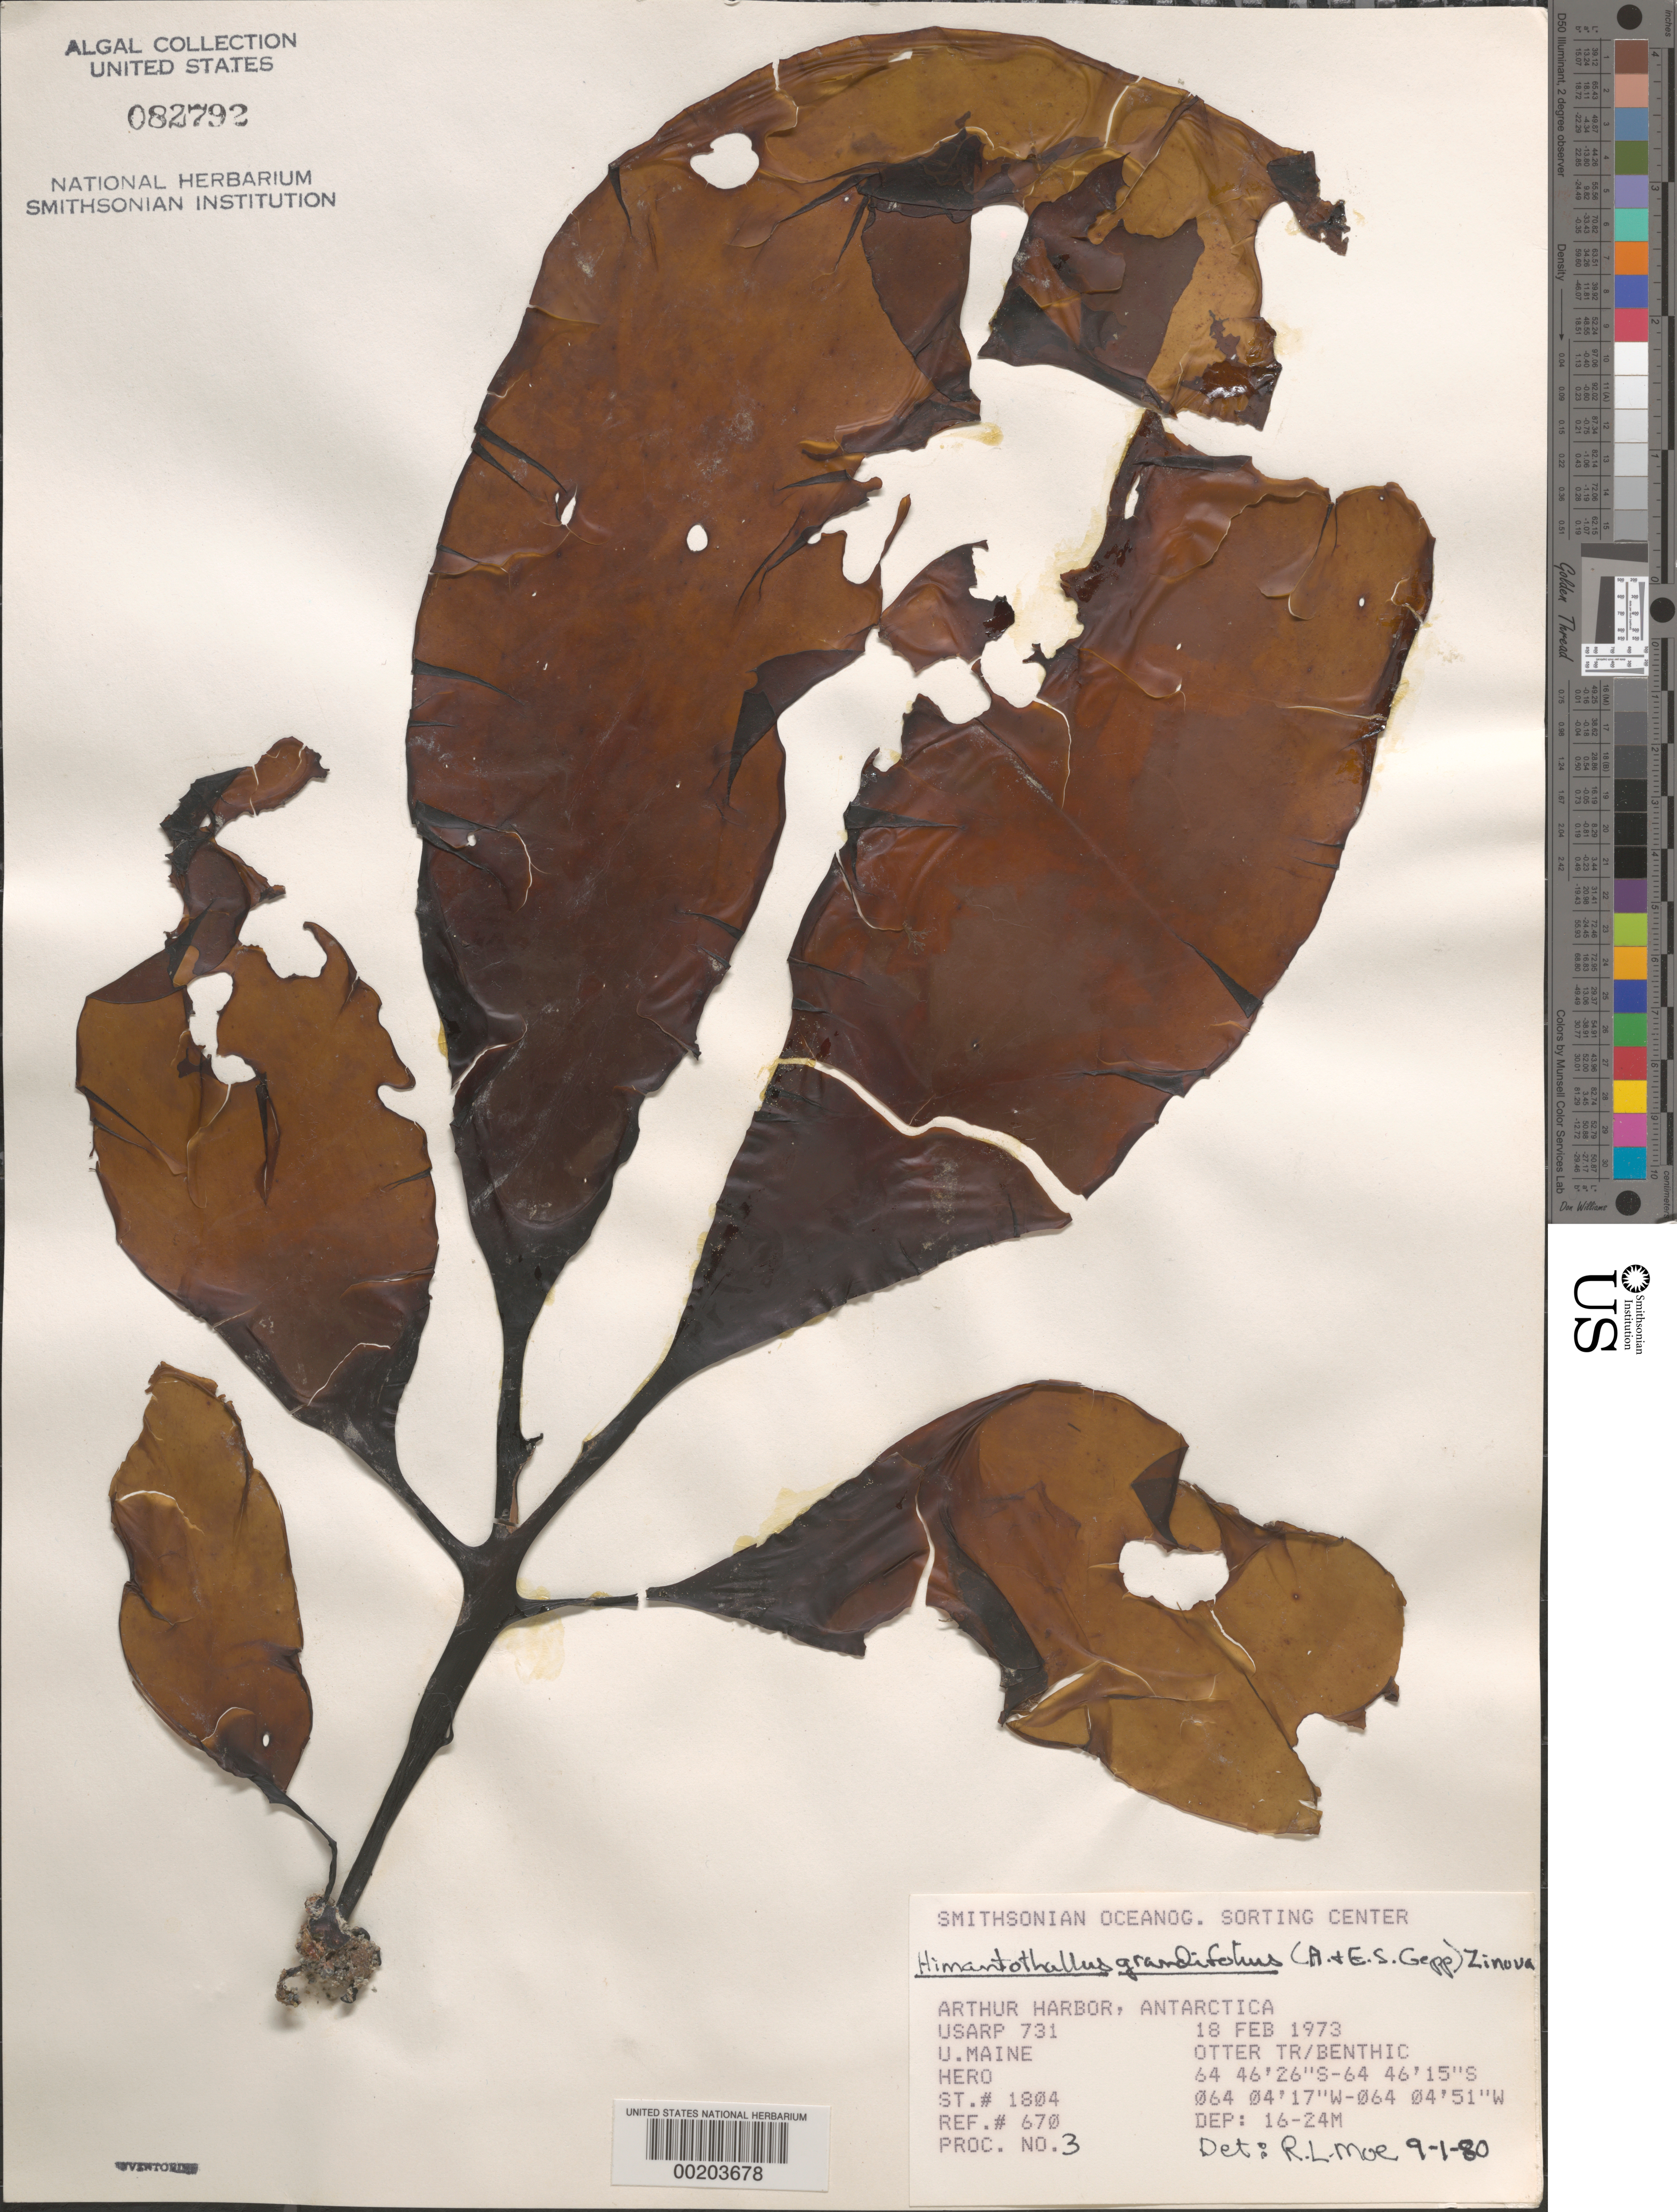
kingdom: Chromista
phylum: Ochrophyta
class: Phaeophyceae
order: Desmarestiales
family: Desmarestiaceae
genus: Himantothallus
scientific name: Himantothallus grandifolius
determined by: Moe, R. L.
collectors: University of Maine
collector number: Station 1804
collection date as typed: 18 Feb 1973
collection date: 1973-02-18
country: Antarctica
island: Anvers Island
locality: Arthur Harbor, Antarctic Peninsula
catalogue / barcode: US 82792